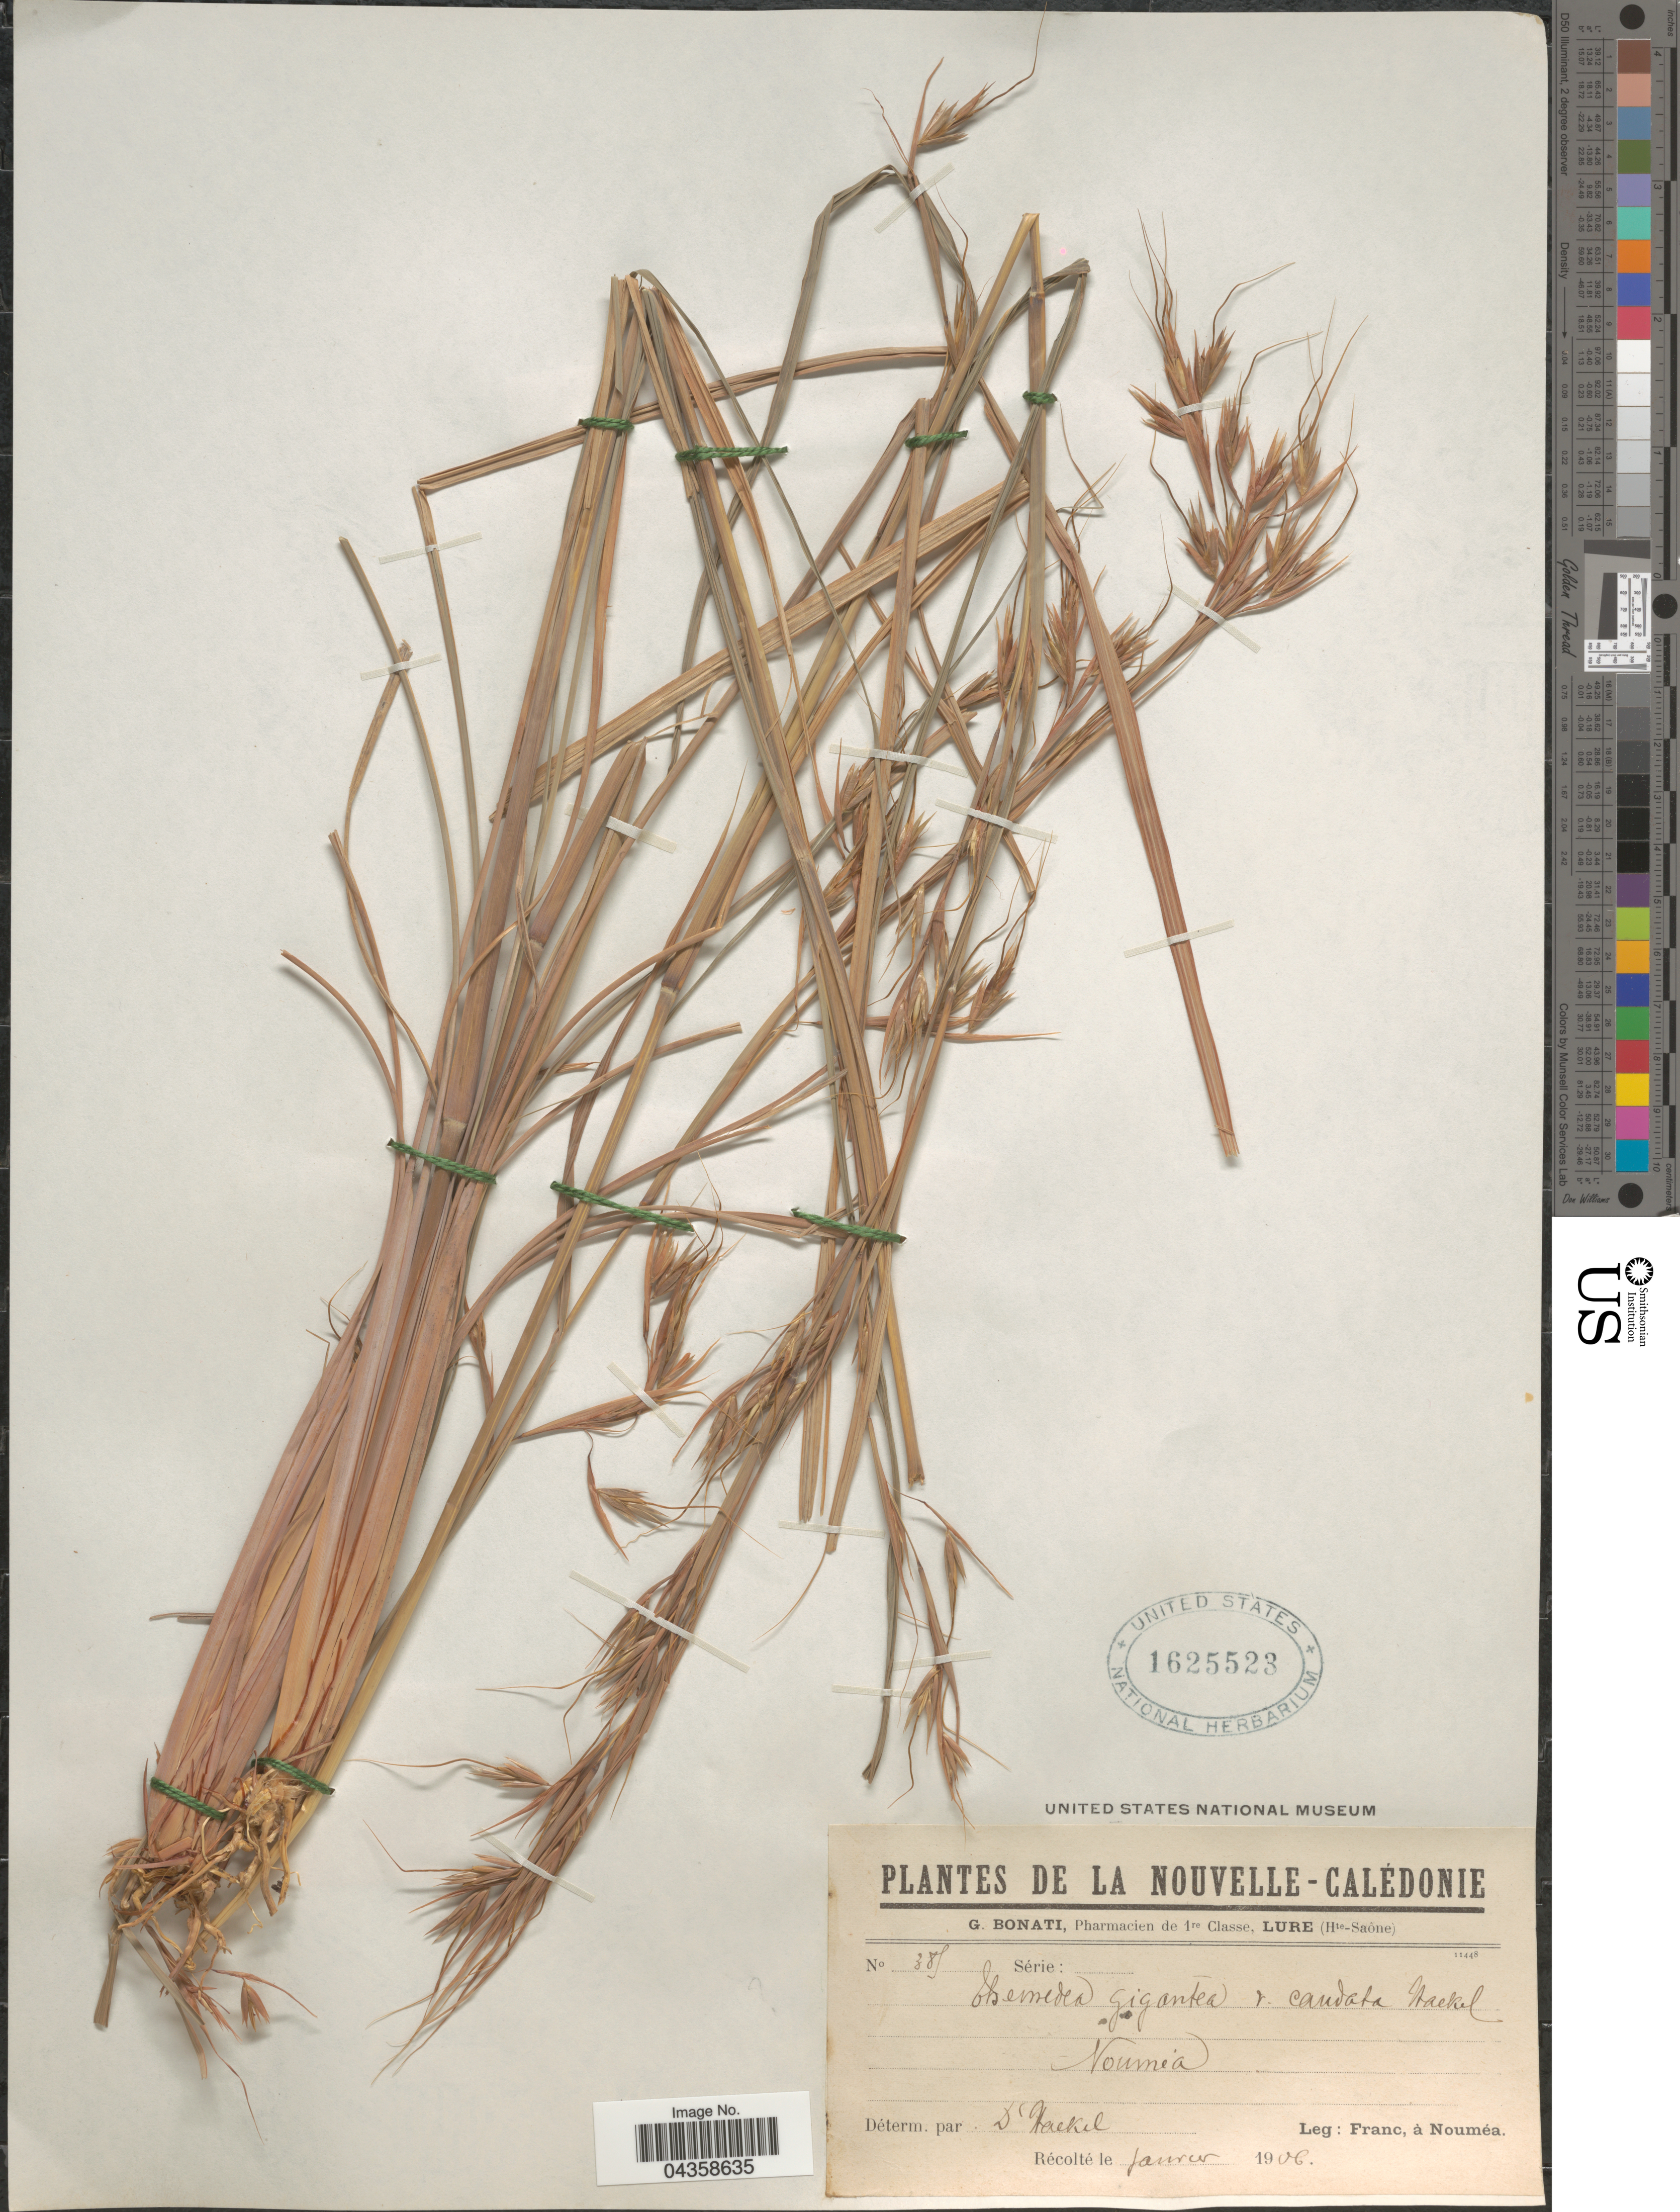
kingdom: Plantae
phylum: Tracheophyta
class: Liliopsida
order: Poales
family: Poaceae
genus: Themeda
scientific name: Themeda sp.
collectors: Franc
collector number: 385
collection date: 1906-01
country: New Caledonia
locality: Nouvelle-Calédonie. Nouméa.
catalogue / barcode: US 1625523